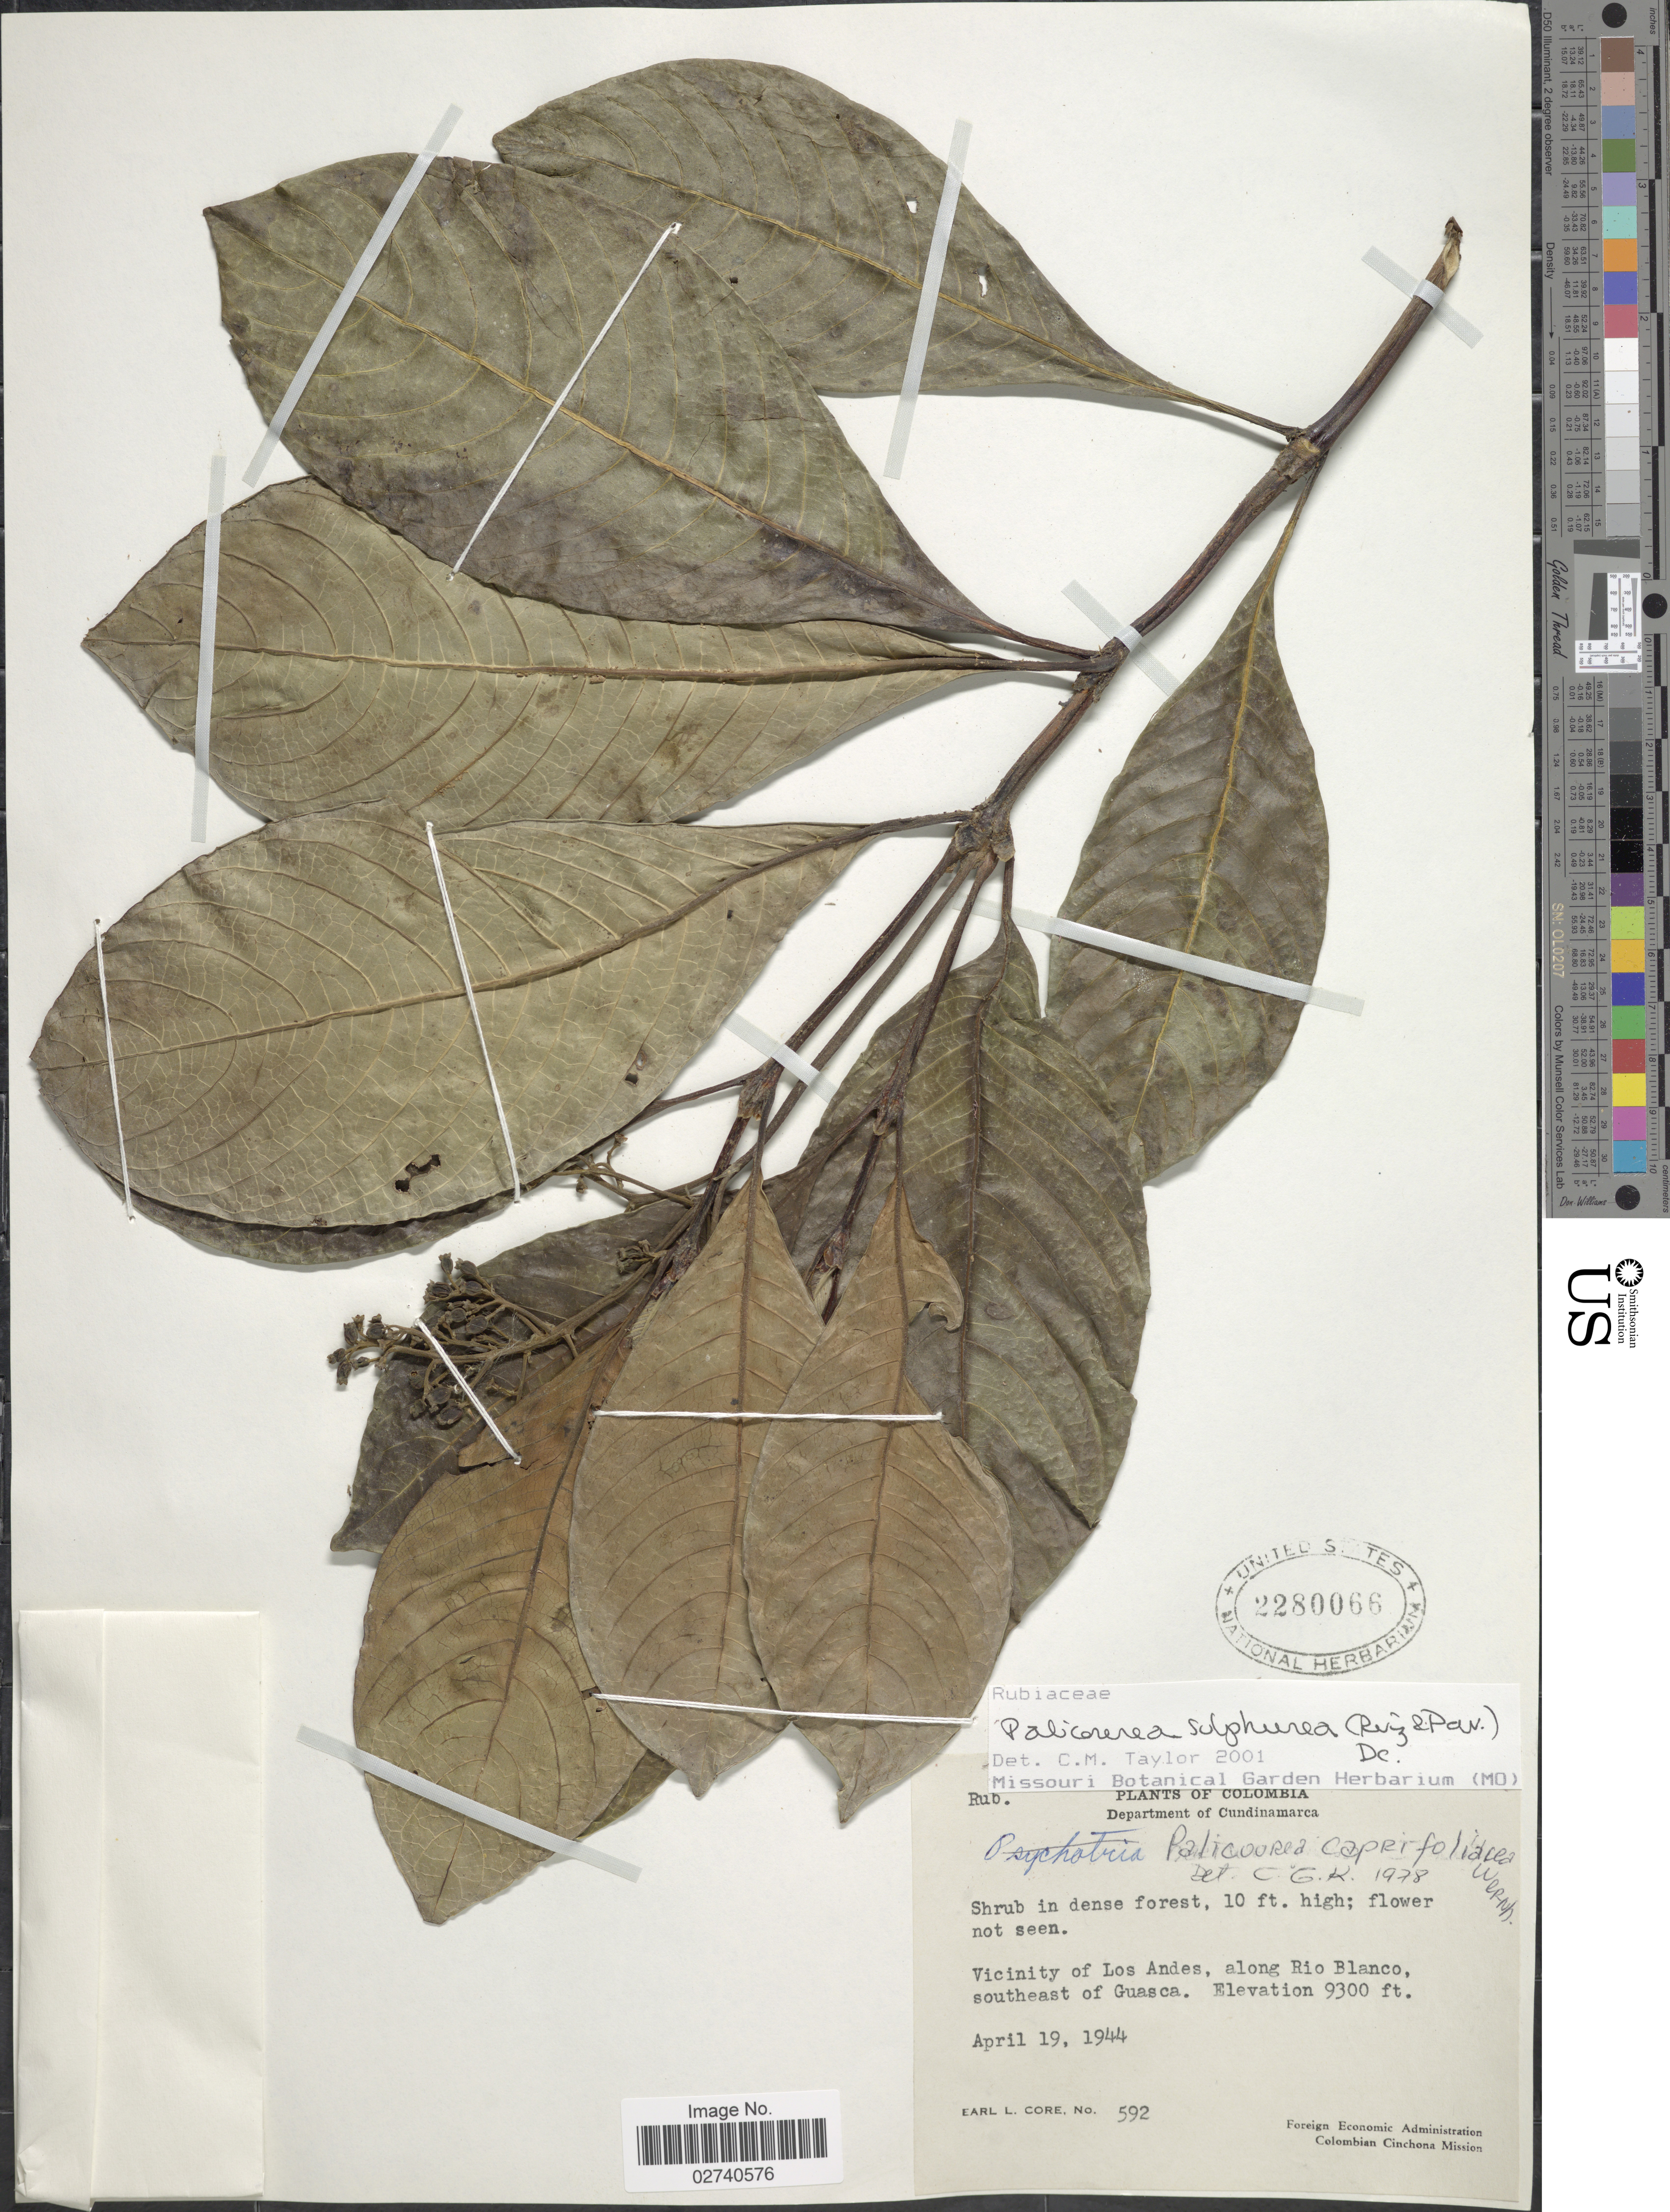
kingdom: Plantae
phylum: Tracheophyta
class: Magnoliopsida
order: Gentianales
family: Rubiaceae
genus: Palicourea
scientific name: Palicourea sulphurea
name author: (Ruiz & Pav.) DC.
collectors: E. L. Core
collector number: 592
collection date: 1944-04-19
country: Colombia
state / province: Cundinamarca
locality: Vicinity of Los Andes, along Rio Blanco, southeast of Guasca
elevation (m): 2835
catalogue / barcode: US 2280066